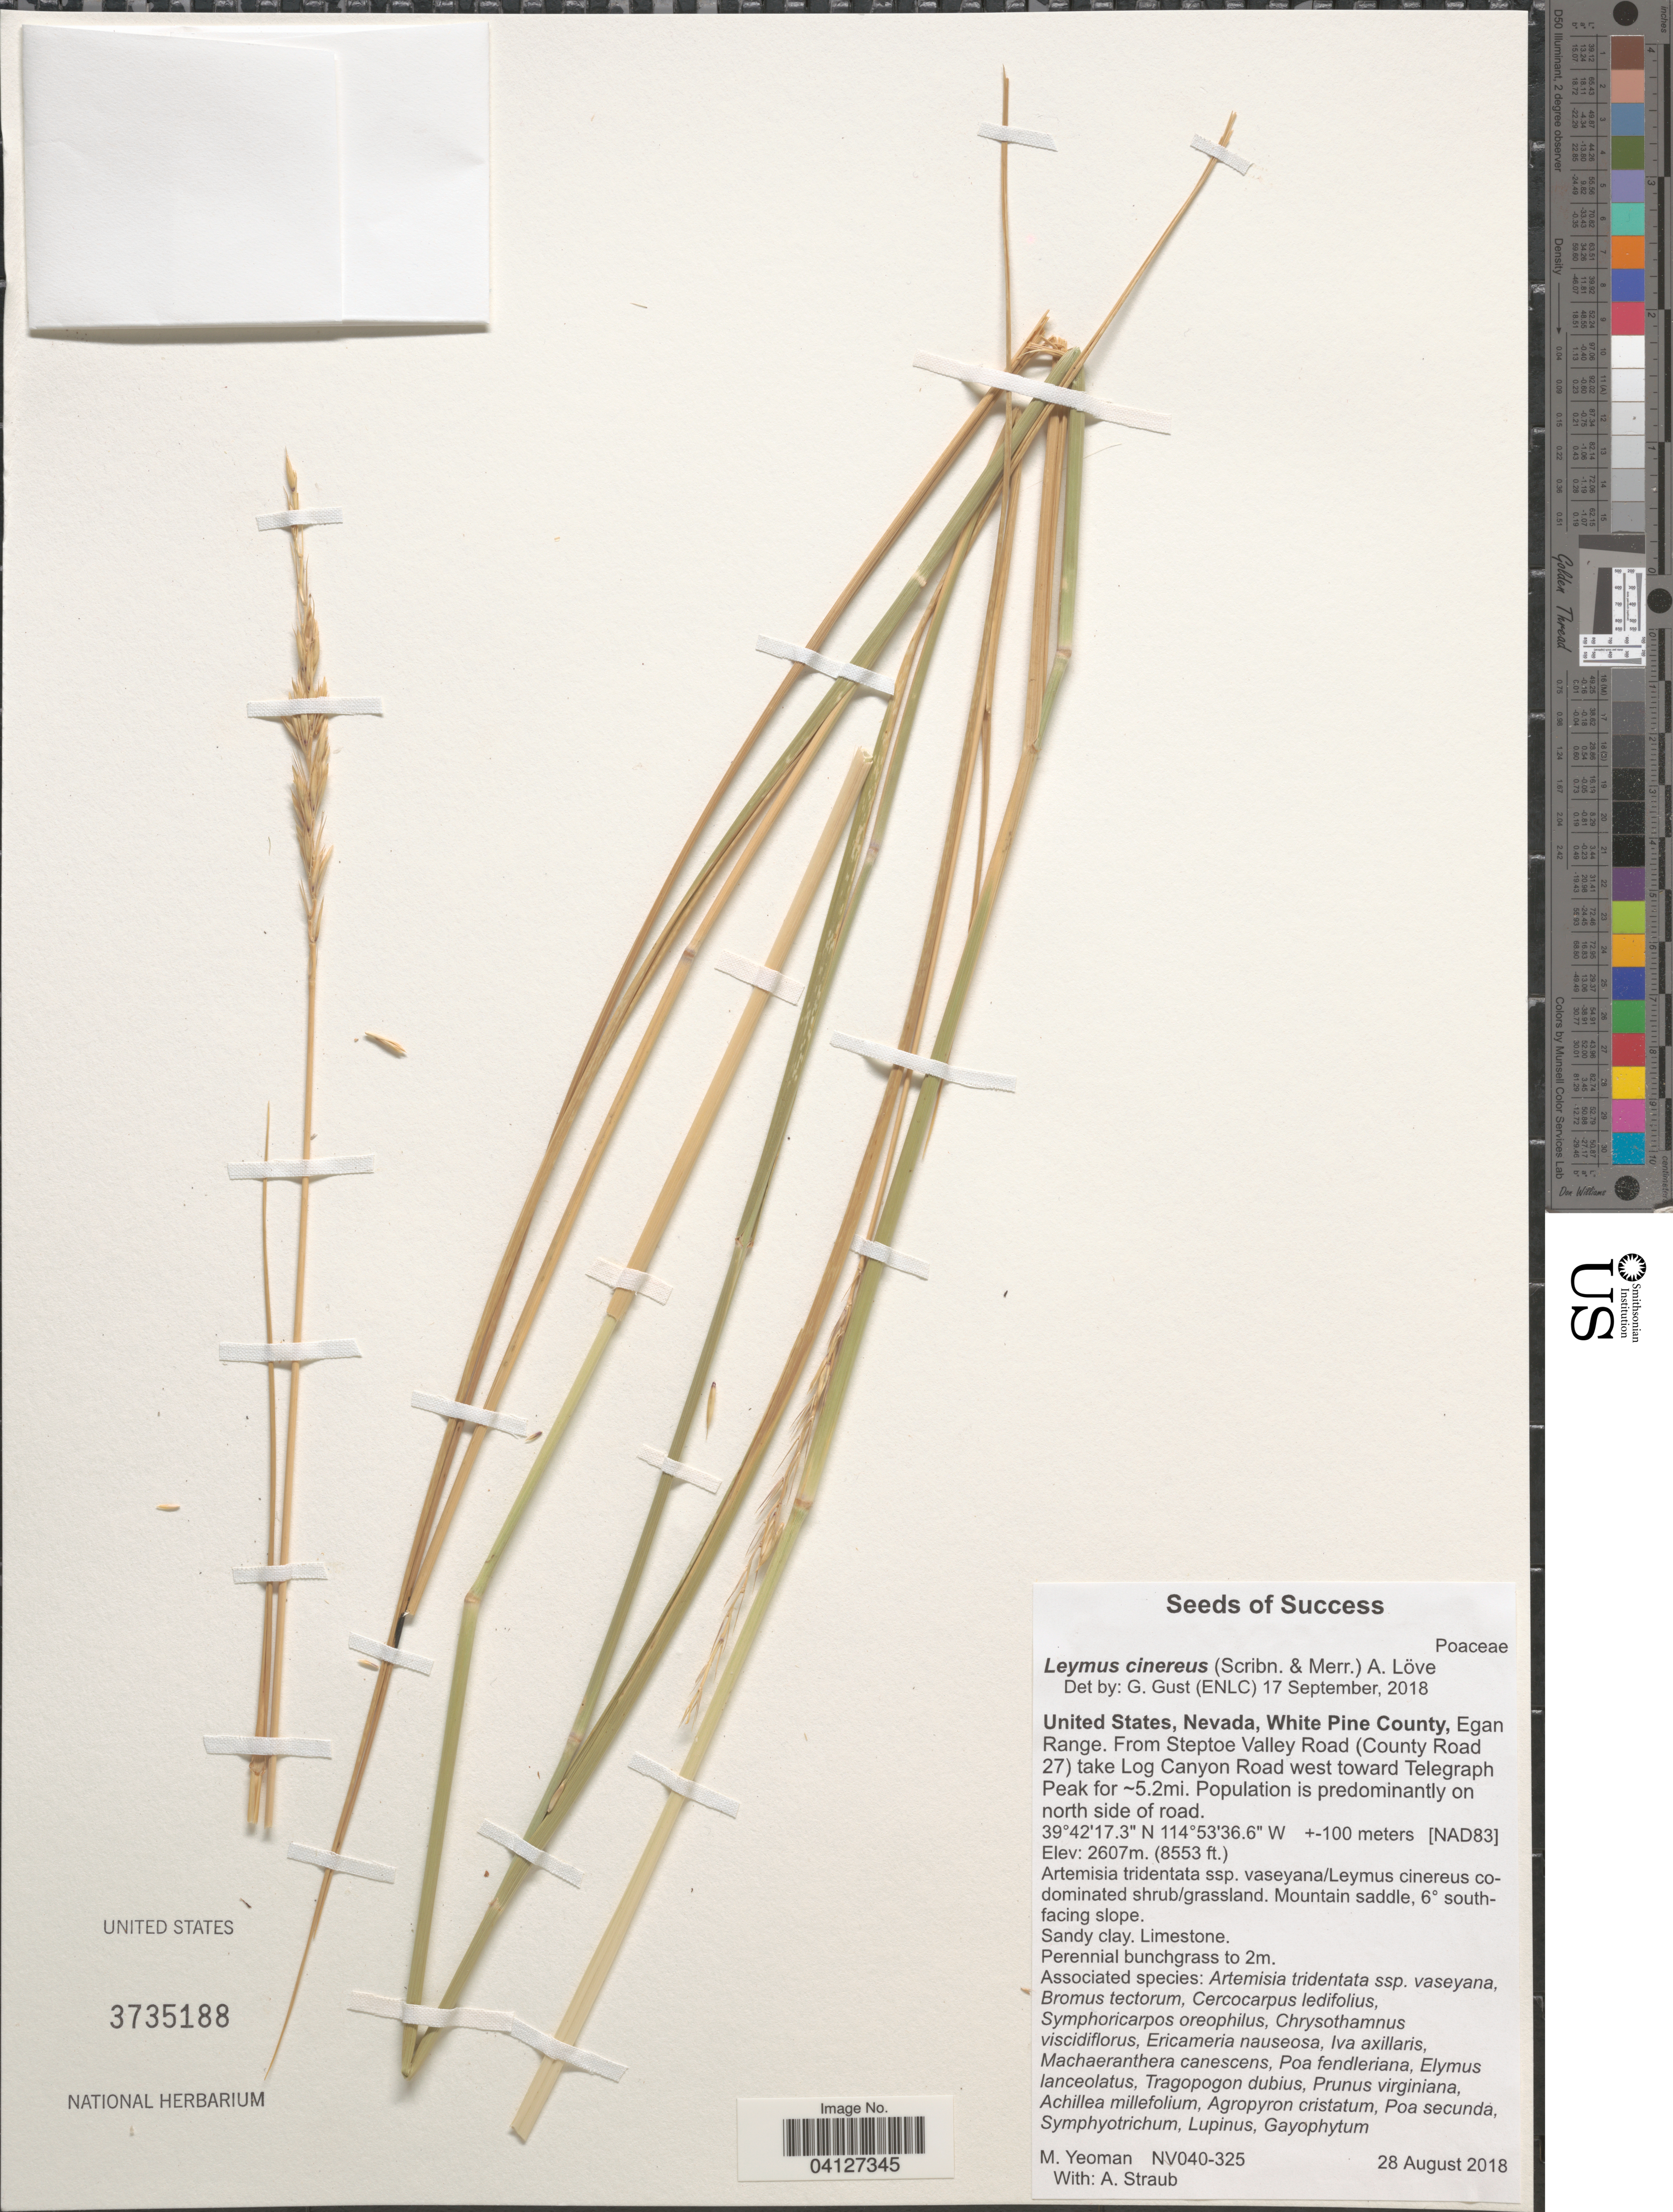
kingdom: Plantae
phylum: Tracheophyta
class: Liliopsida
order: Poales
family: Poaceae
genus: Leymus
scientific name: Leymus cinereus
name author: (Scribn. & Merr.) Á. Löve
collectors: M. Yeoman & A. Straub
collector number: NV040-325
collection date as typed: Transcribed d/m/y: 28/8/2018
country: United States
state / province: Nevada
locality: White Pine County, Egan Range. From Steptoe Valley Road (County Road 27) take Log Canyon Road west toward Telegraph Peak for ~5.2mi.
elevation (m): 2607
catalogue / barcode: US 3735188